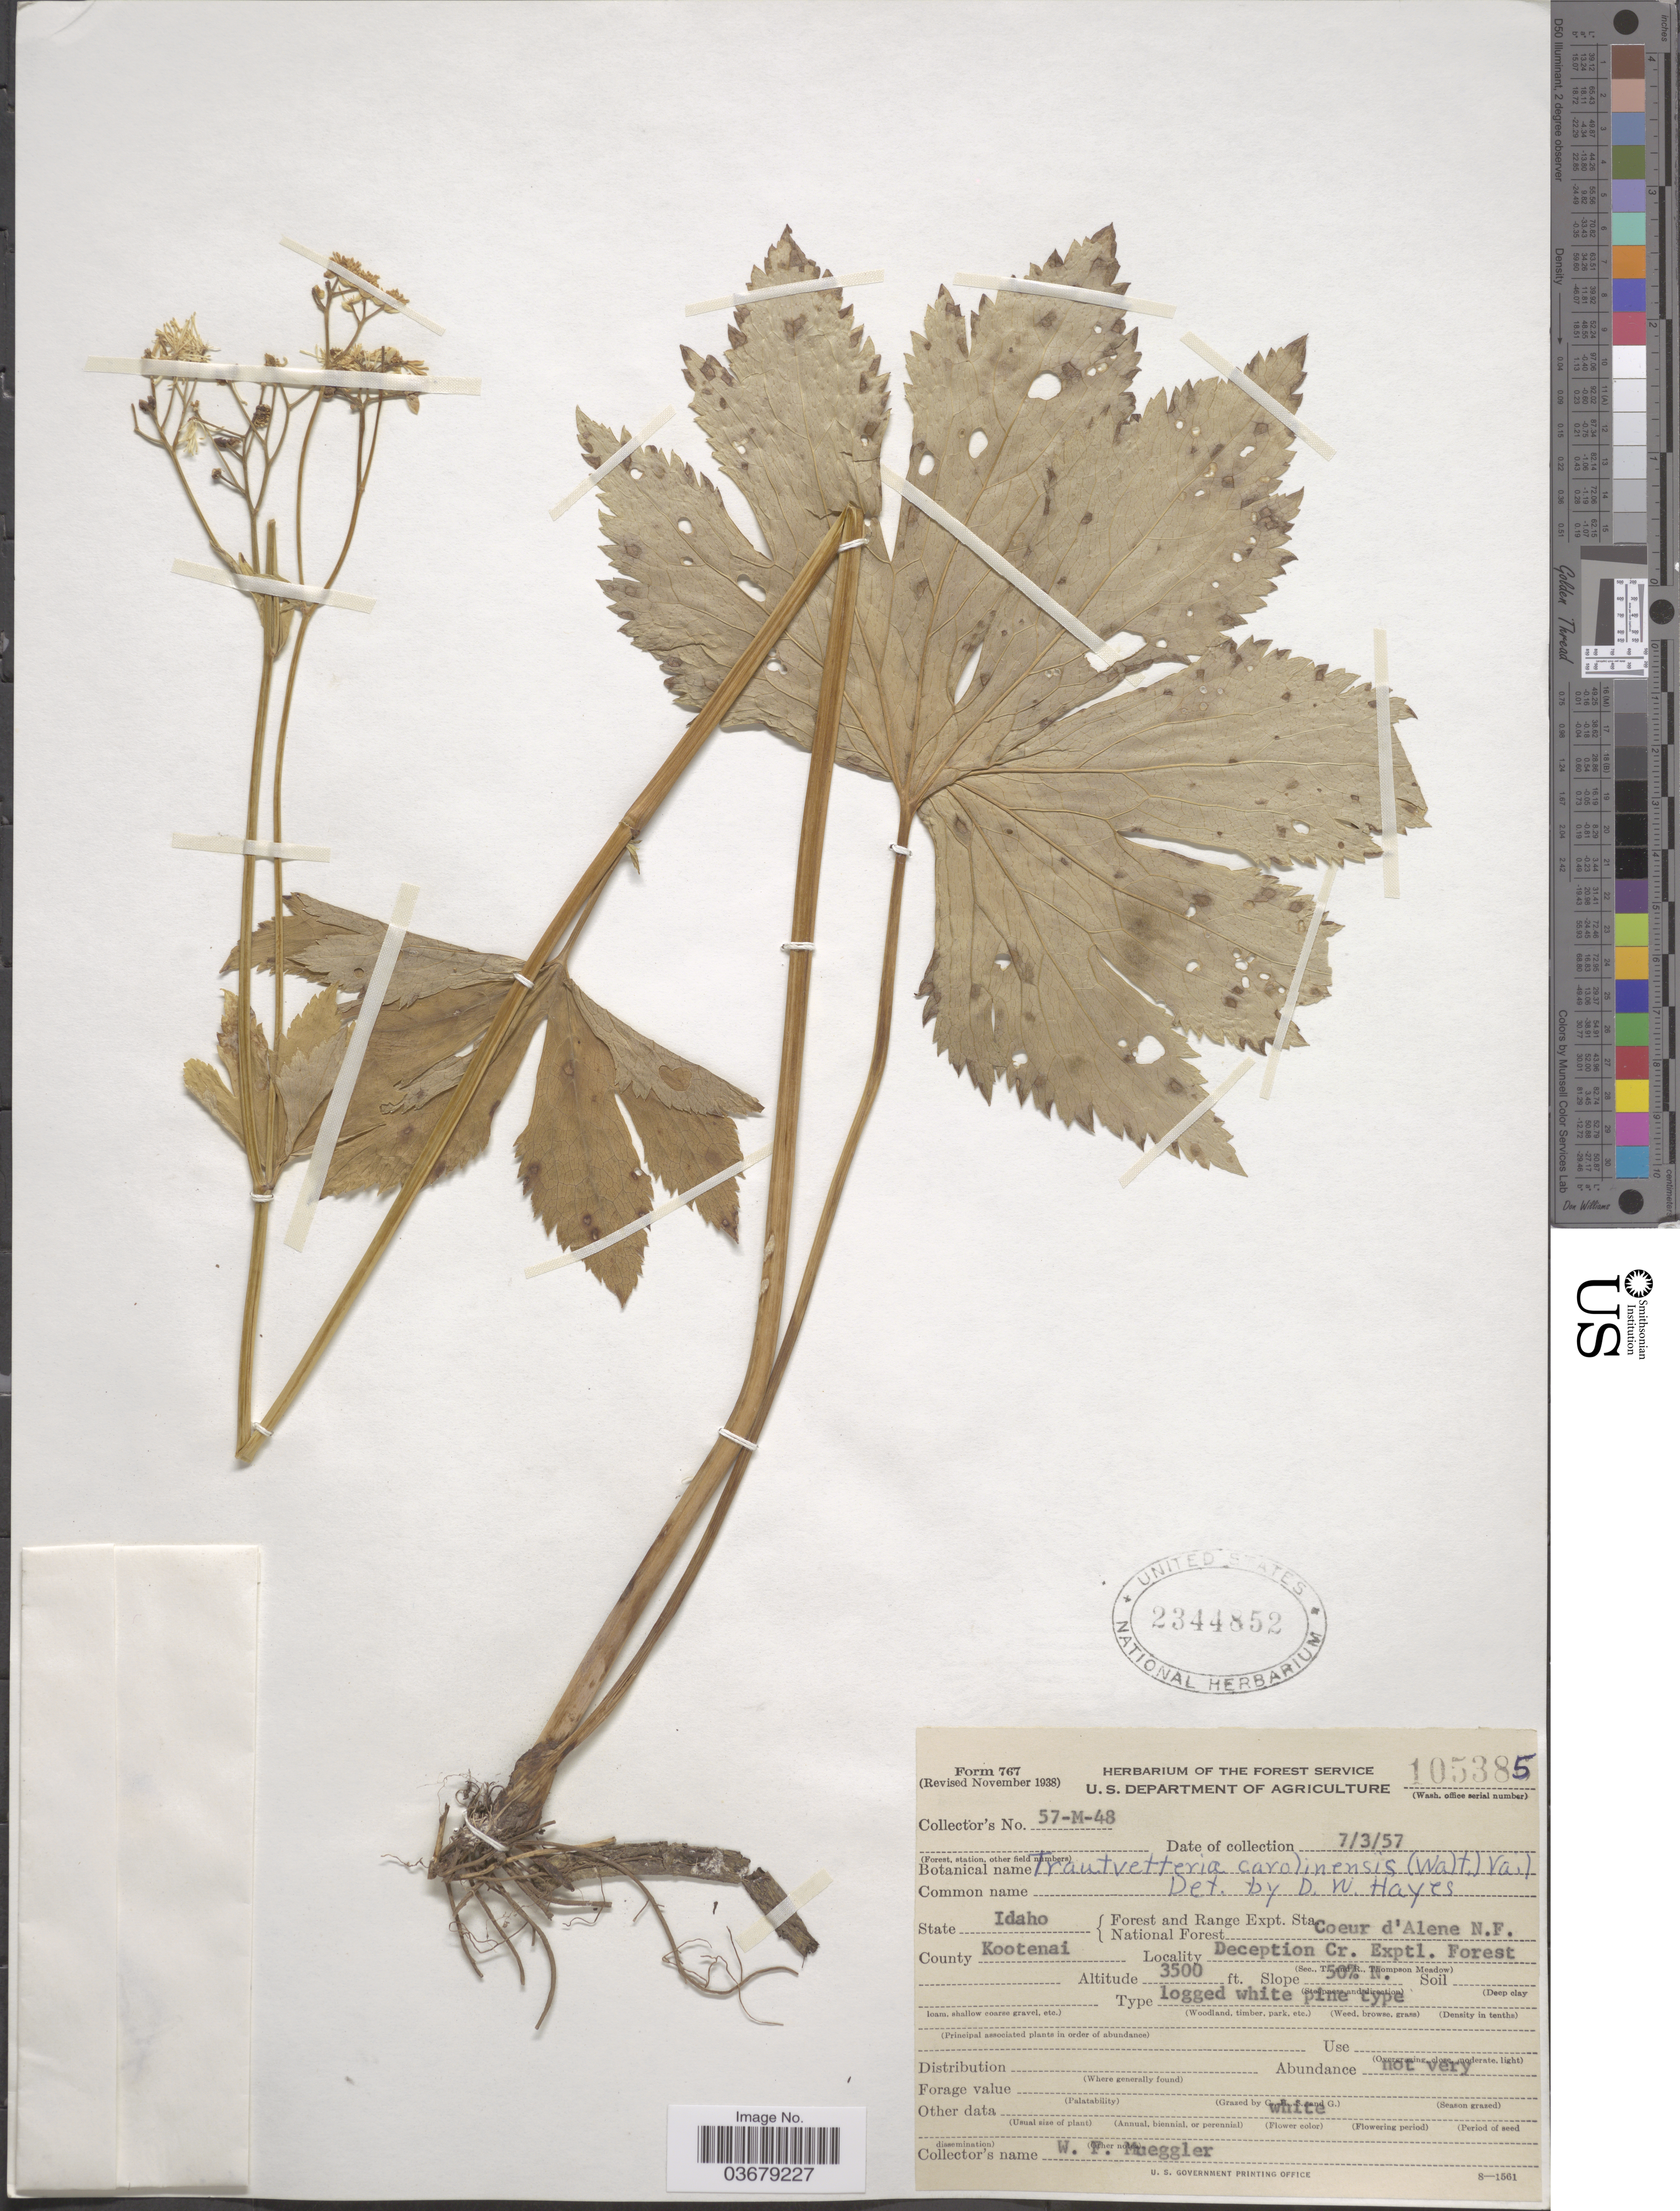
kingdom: Plantae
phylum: Tracheophyta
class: Magnoliopsida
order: Ranunculales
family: Ranunculaceae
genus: Trautvetteria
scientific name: Trautvetteria caroliniensis var. grandis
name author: (Water) Vail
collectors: W. Mueggler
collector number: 57-M-48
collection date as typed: Transcribed d/m/y: 3/7/57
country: United States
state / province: Idaho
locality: Coeur d'Alene National Forest. Deception Cr. Exptl. Forest. County Kootenai.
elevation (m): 1067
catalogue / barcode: US 2344852